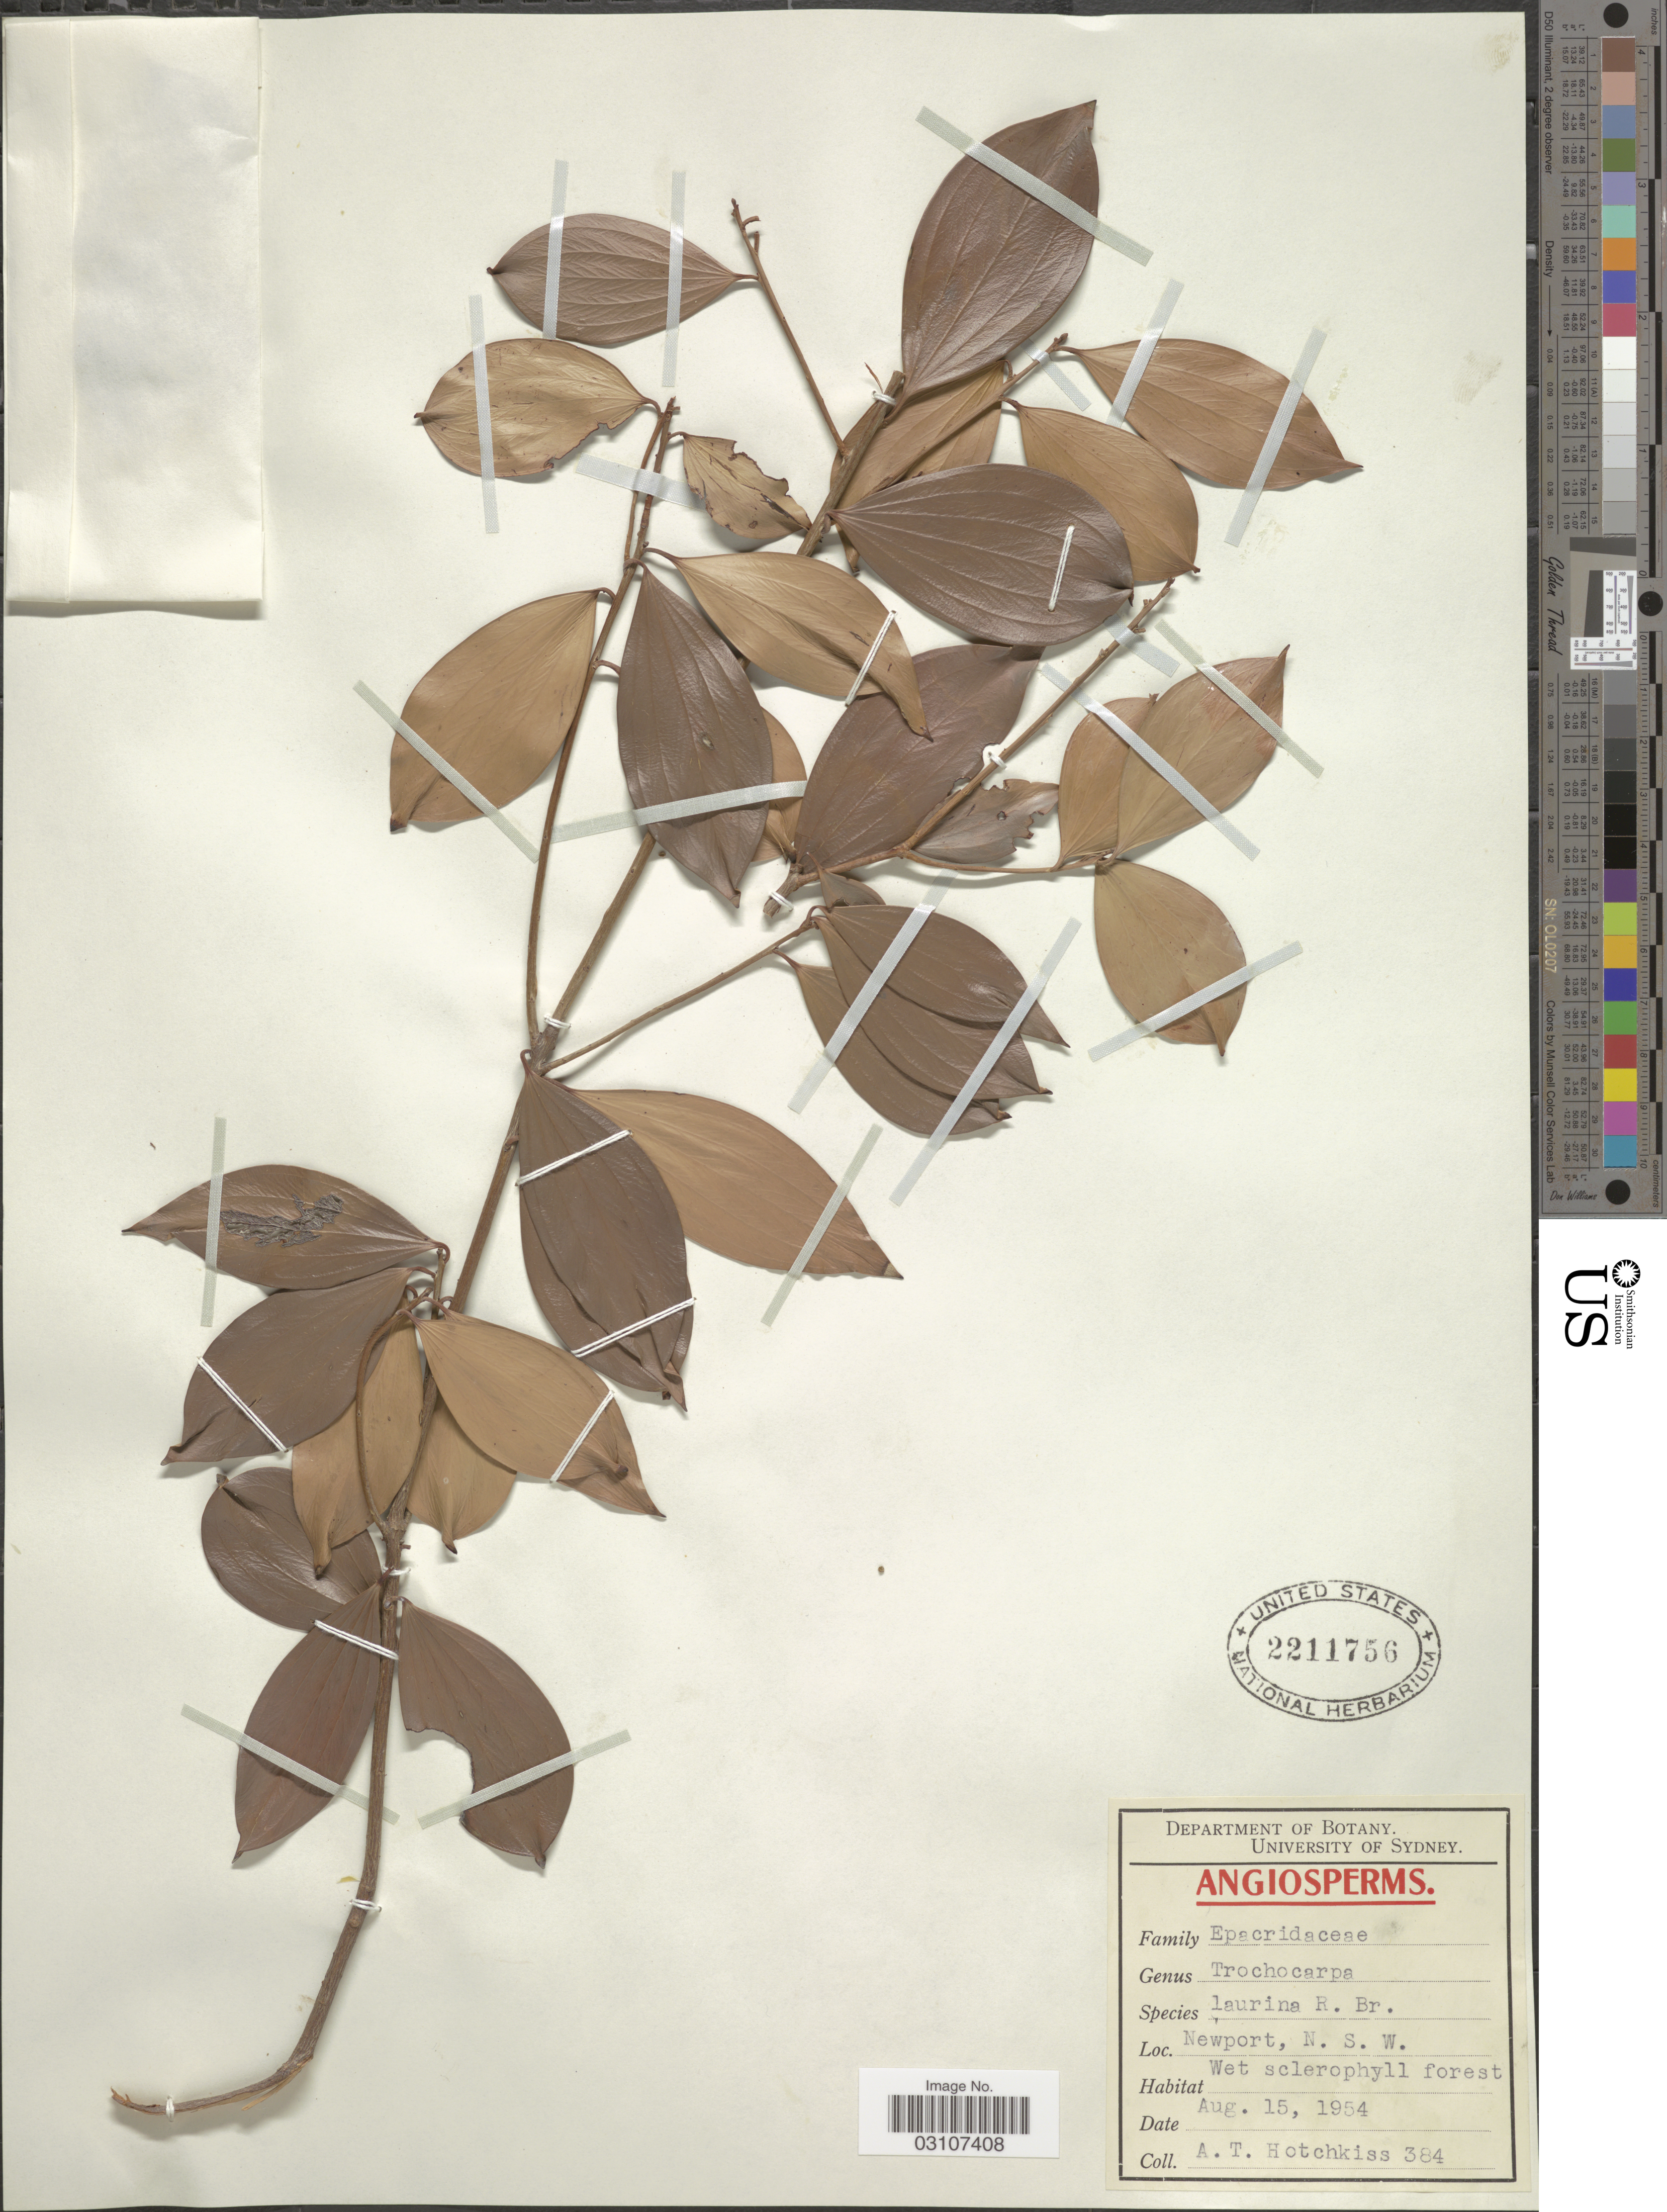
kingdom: Plantae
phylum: Tracheophyta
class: Magnoliopsida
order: Ericales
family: Ericaceae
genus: Trochocarpa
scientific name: Trochocarpa laurina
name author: (Rudge) R. Br.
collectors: A. Hotchkiss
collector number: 384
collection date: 1954-08-15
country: Australia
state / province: New South Wales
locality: Newport, N. S. W.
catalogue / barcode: US 2211756